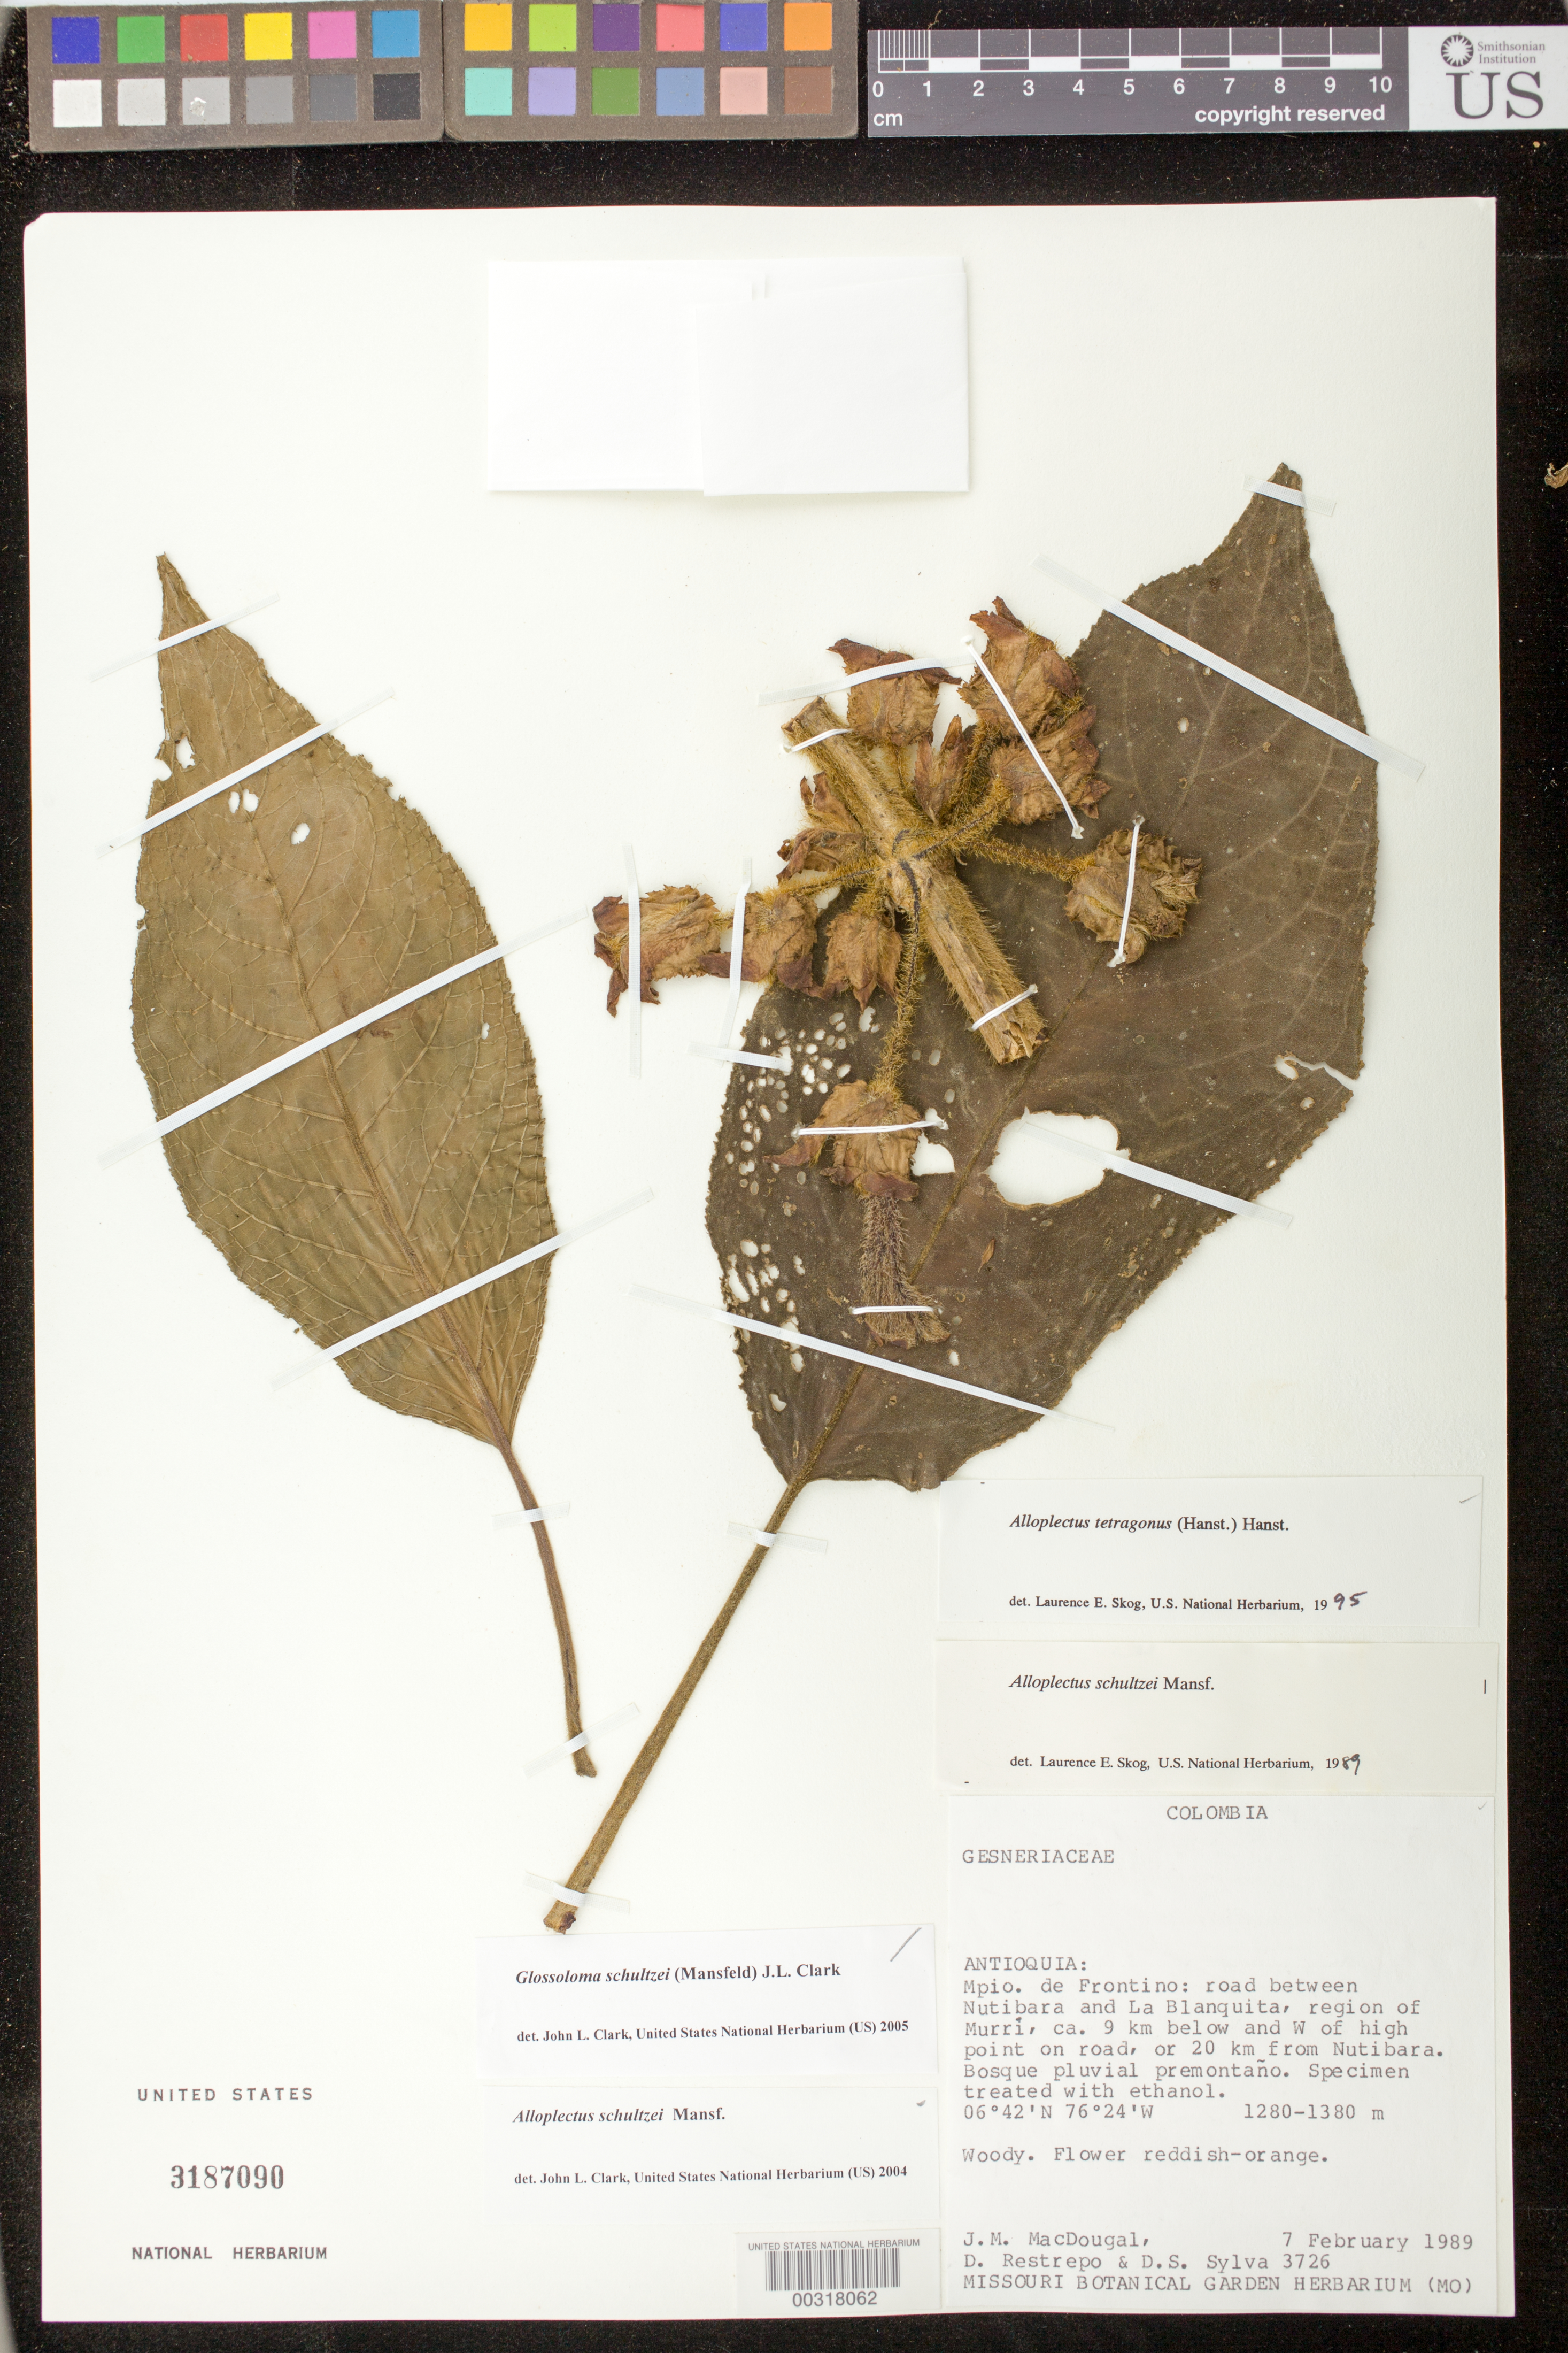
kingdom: Plantae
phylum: Tracheophyta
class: Magnoliopsida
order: Lamiales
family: Gesneriaceae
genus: Glossoloma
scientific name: Glossoloma schultzei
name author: (Mansf.) J.L. Clark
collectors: J. M. MacDougal, D. Restrepo & D. Sylva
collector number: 3726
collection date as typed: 07 Feb 1989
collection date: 1989-02-07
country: Colombia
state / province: Antioquia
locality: Mpio. de Frontino: road between Nutibara and La Blanquita, region of Murrí, ca. 9 km below and W of highpoint on road, or 20 km from Nutibara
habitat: Bosque pluvial premontaño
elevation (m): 1280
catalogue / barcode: US 3187090